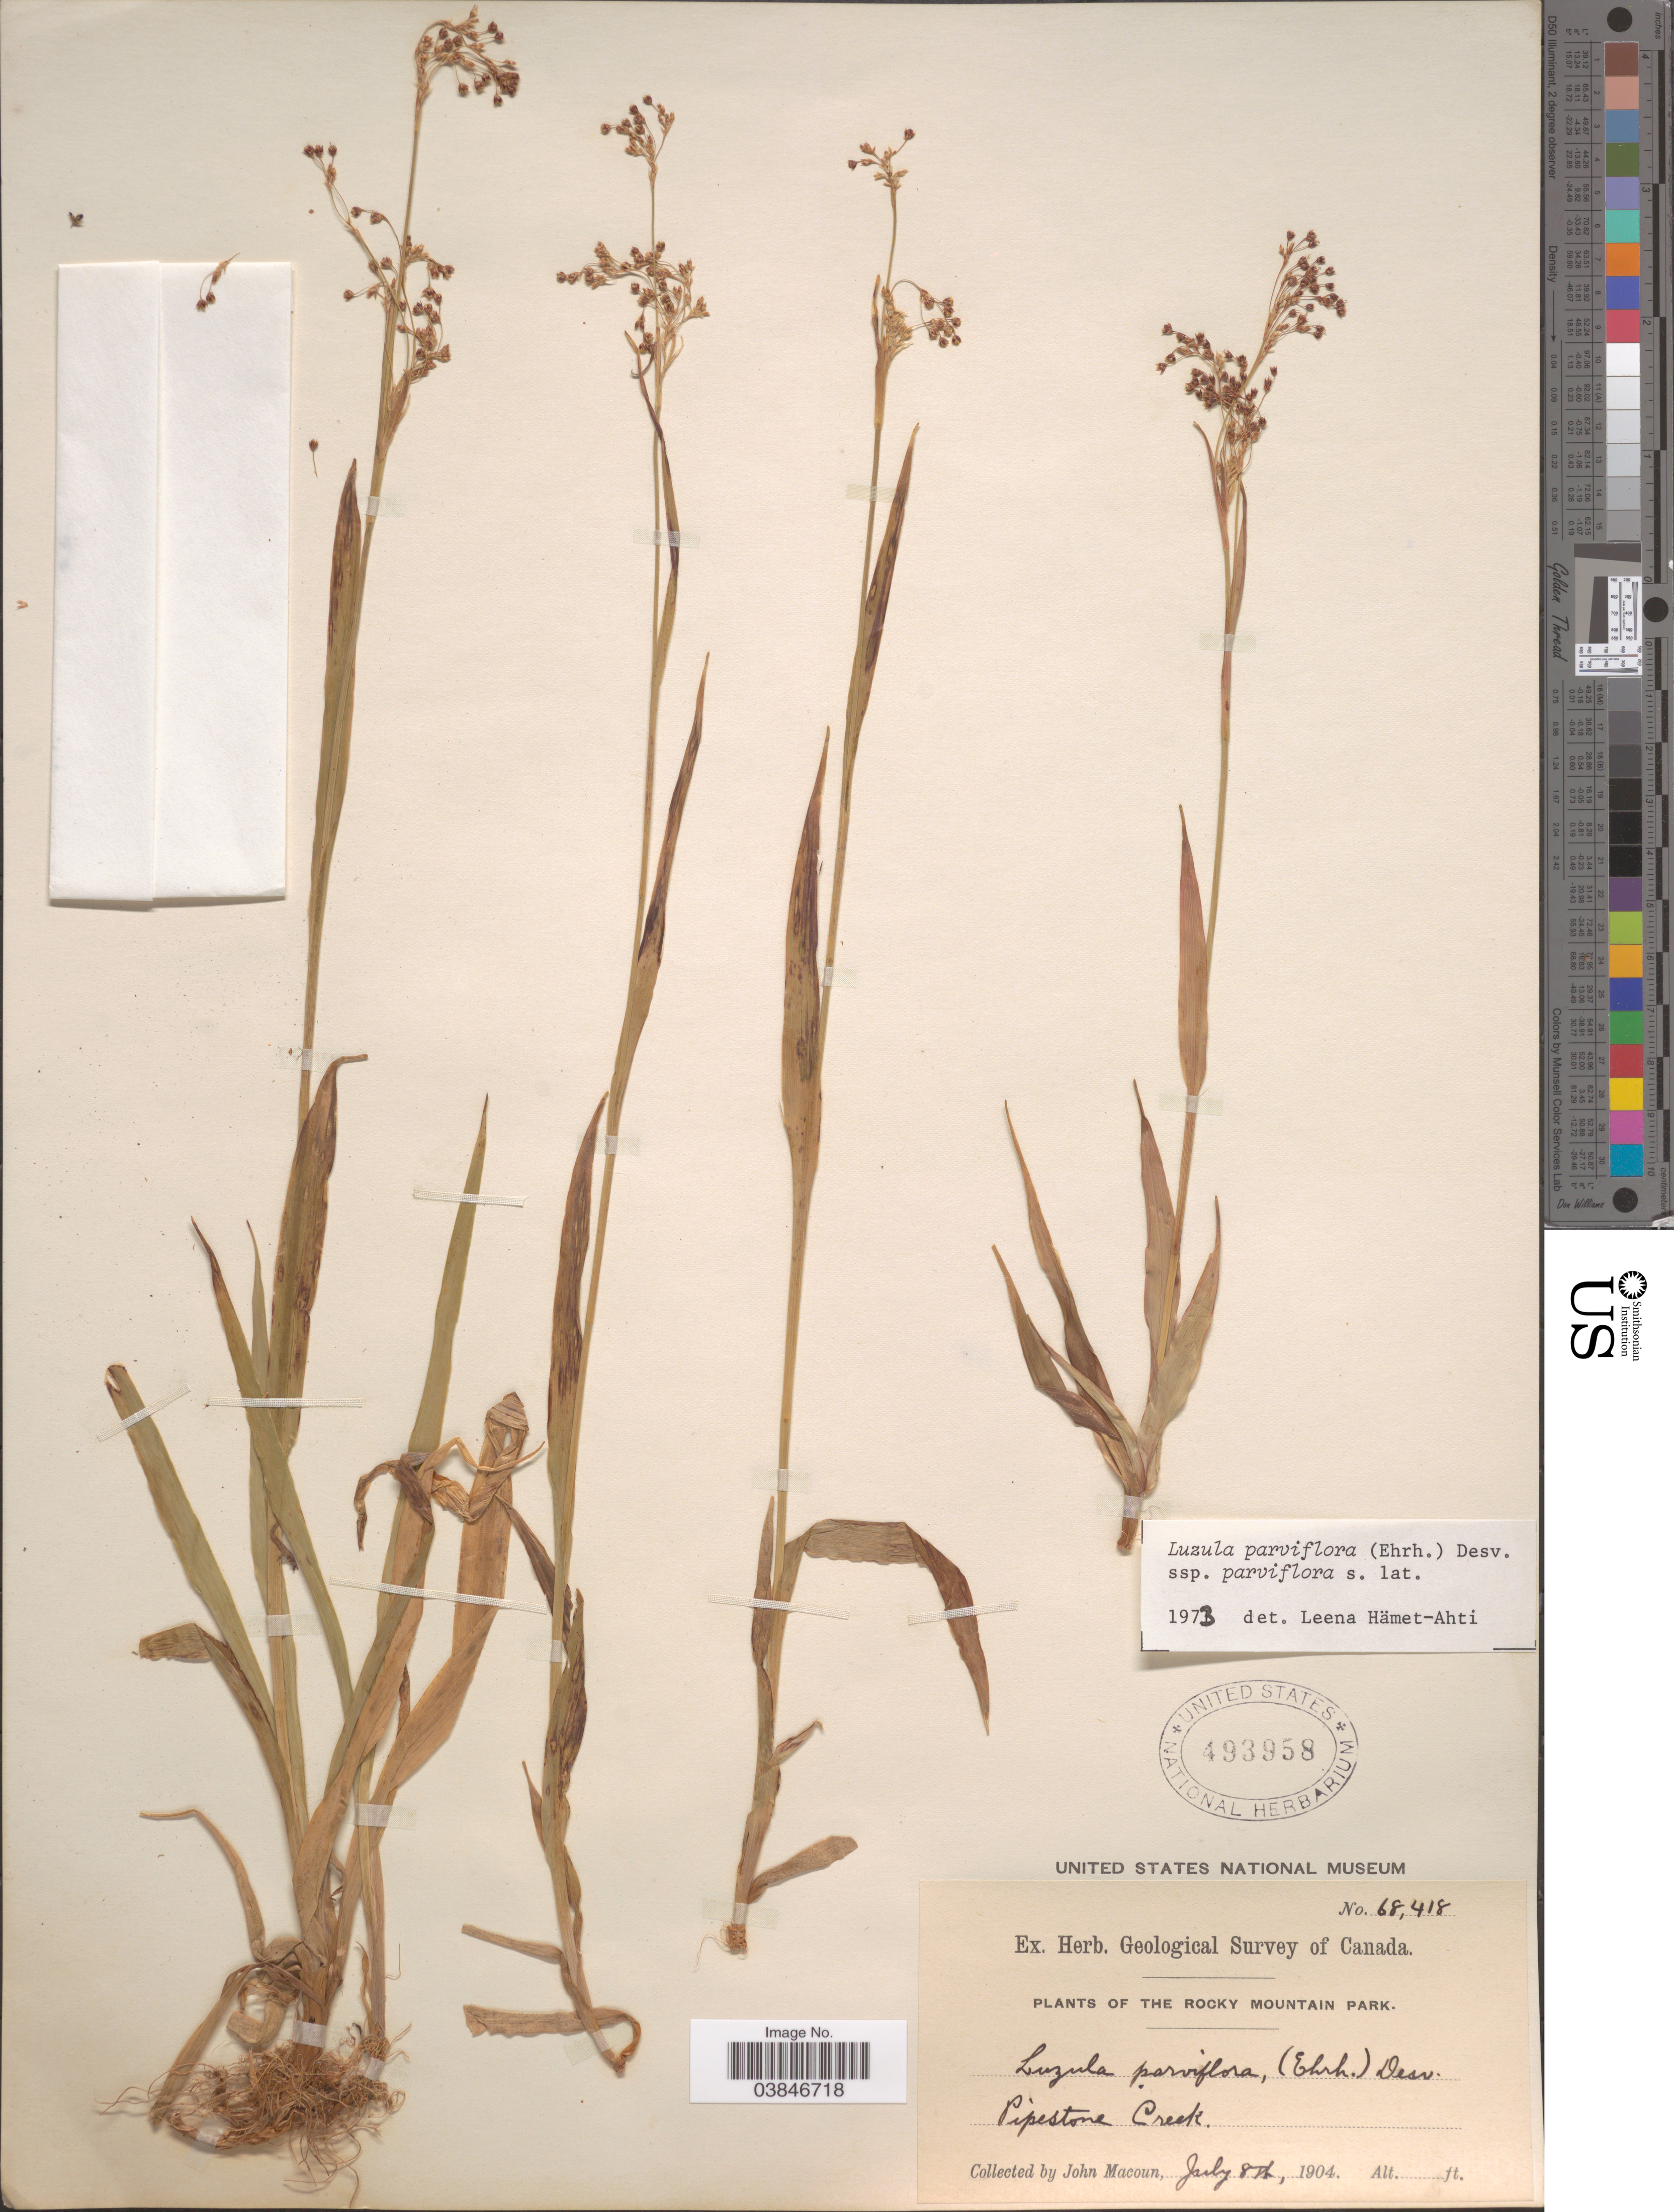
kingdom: Plantae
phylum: Tracheophyta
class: Liliopsida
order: Poales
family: Juncaceae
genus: Luzula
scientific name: Luzula parviflora subsp. parviflora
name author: (Ehrh.) Desv.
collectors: J. Macoun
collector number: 68418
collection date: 1904-07-08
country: Canada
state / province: Alberta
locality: The Rocky Mountain Park. Pipestone Creek.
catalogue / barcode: US 493958